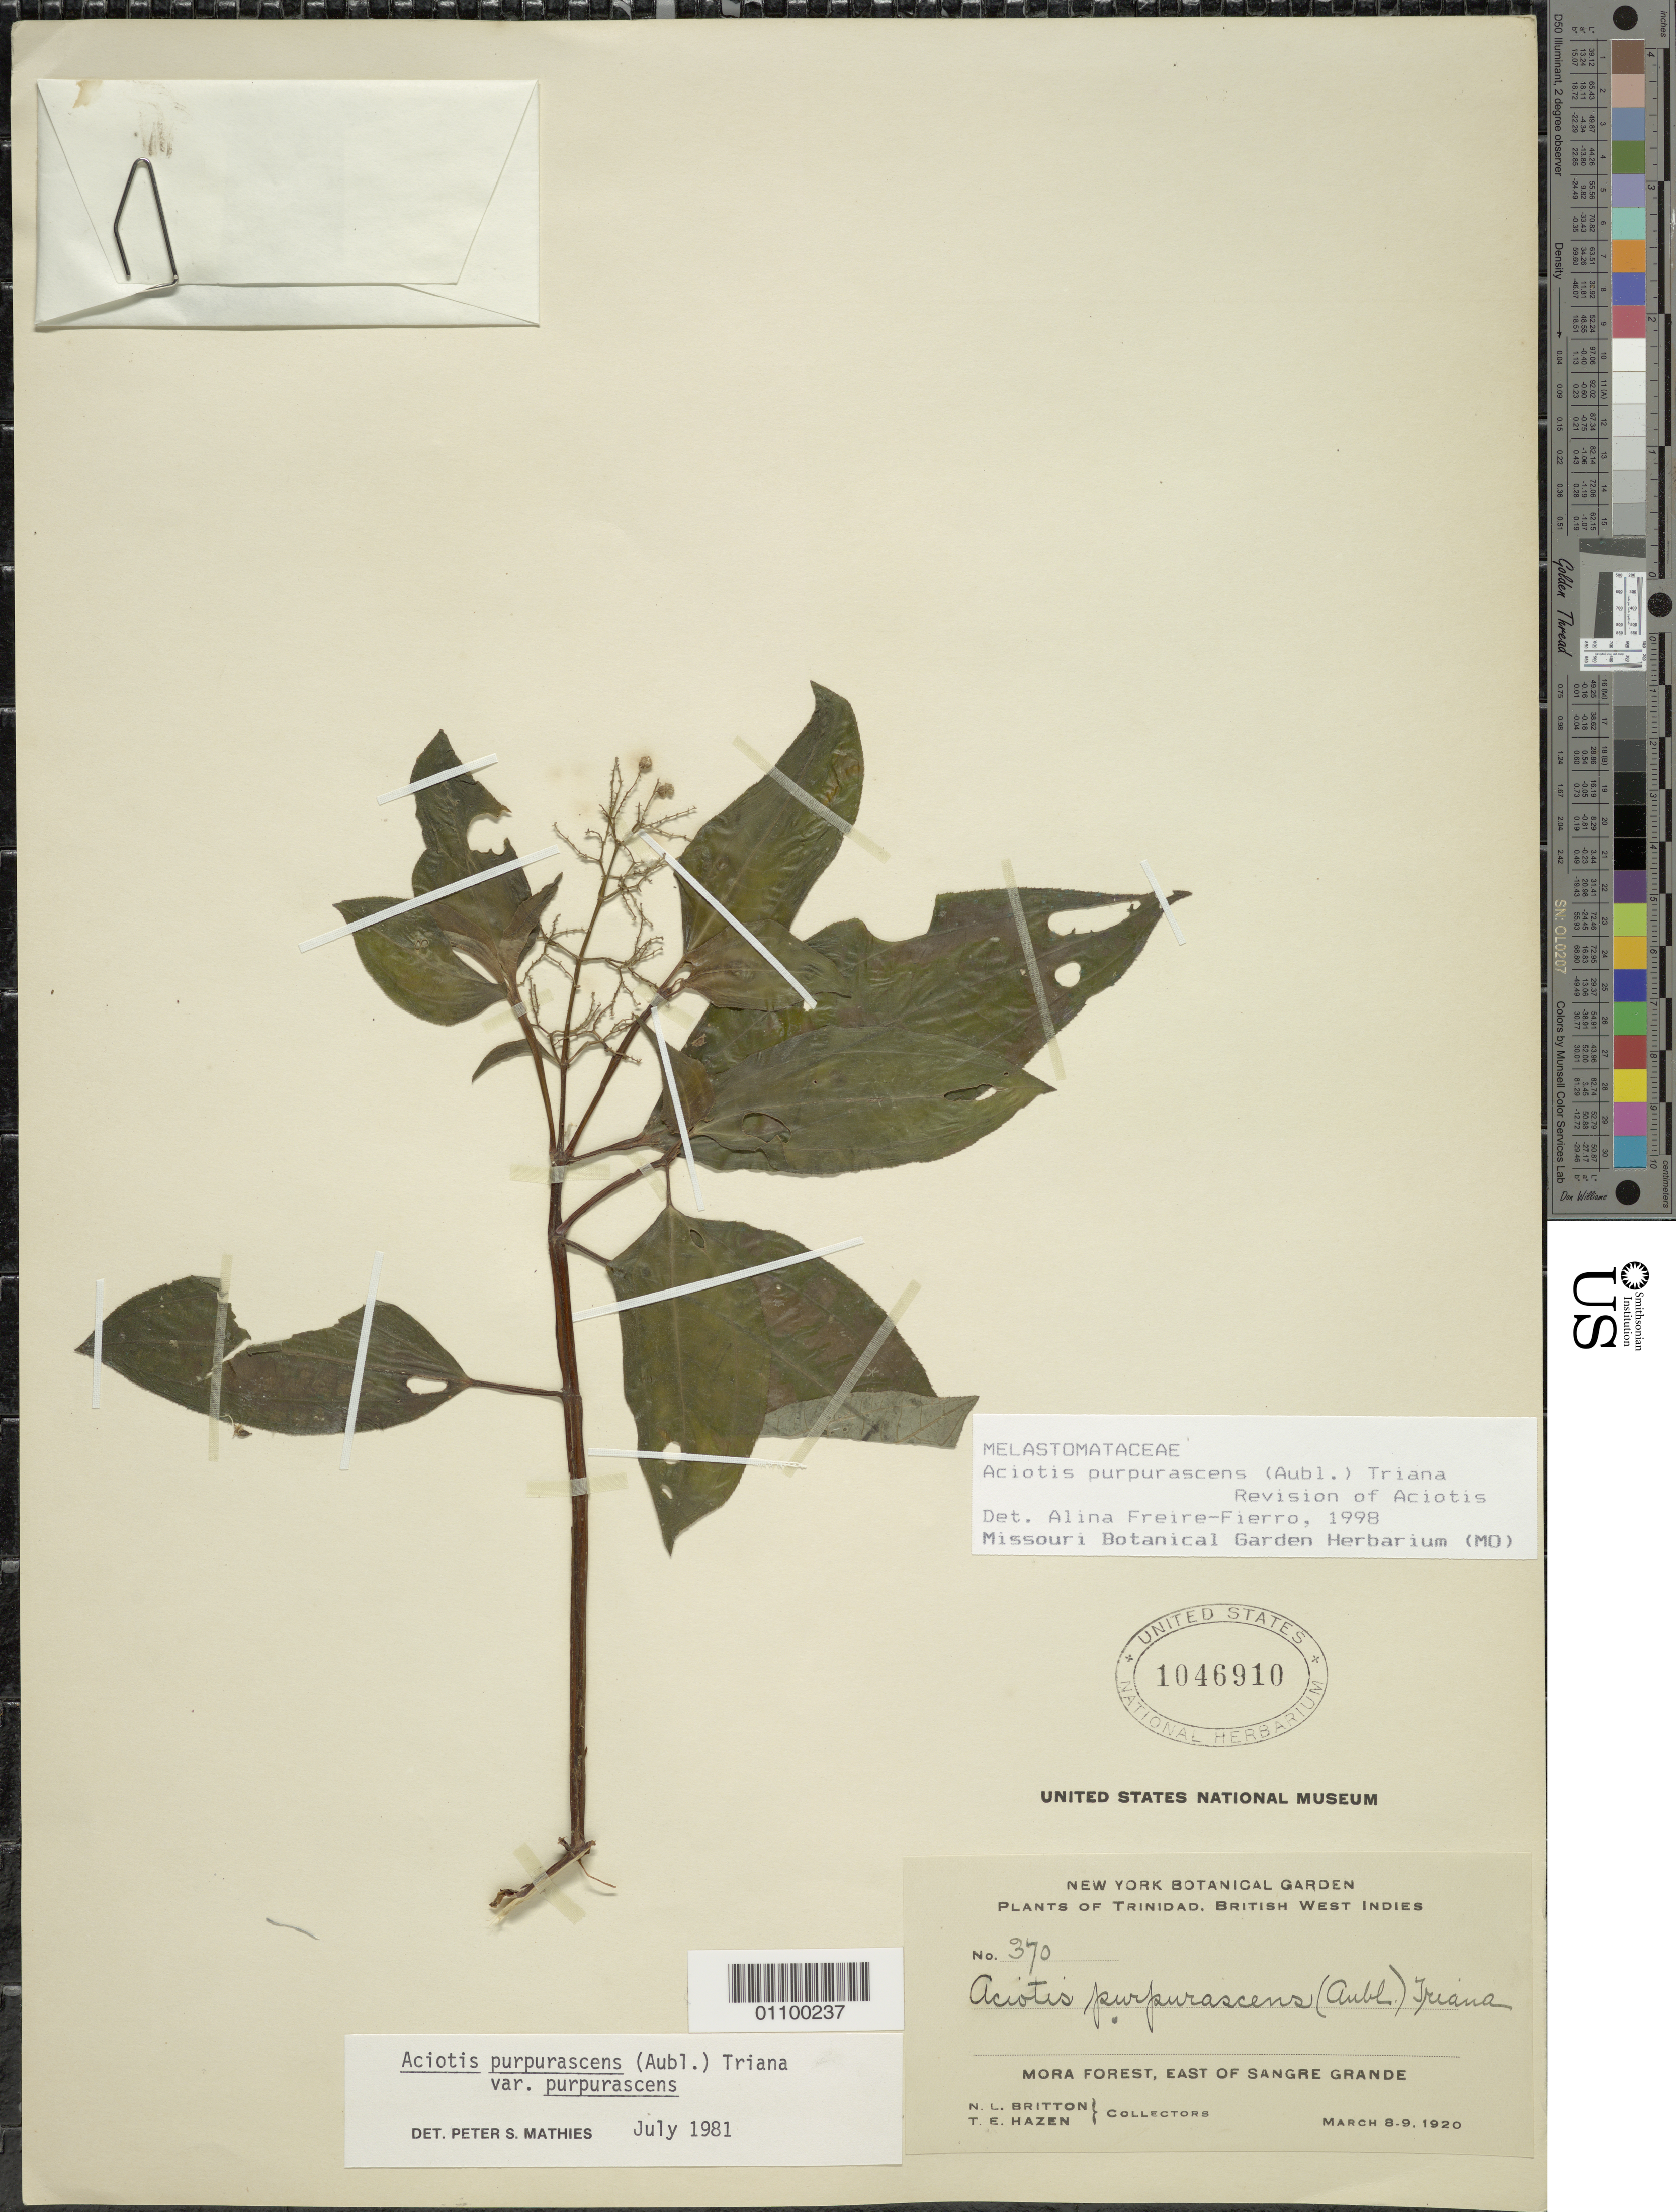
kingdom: Plantae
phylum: Tracheophyta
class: Magnoliopsida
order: Myrtales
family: Melastomataceae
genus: Aciotis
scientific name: Aciotis purpurascens var. purpurascens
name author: (Aubl.) Triana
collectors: N. Britton & T. E. Hazen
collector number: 370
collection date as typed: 08 Mar 1920 to 09 Mar 1920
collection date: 1920-03-08/1920-03-09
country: Trinidad and Tobago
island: Trinidad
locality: Mora Forest, E of Sangre Grande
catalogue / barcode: US 1046910